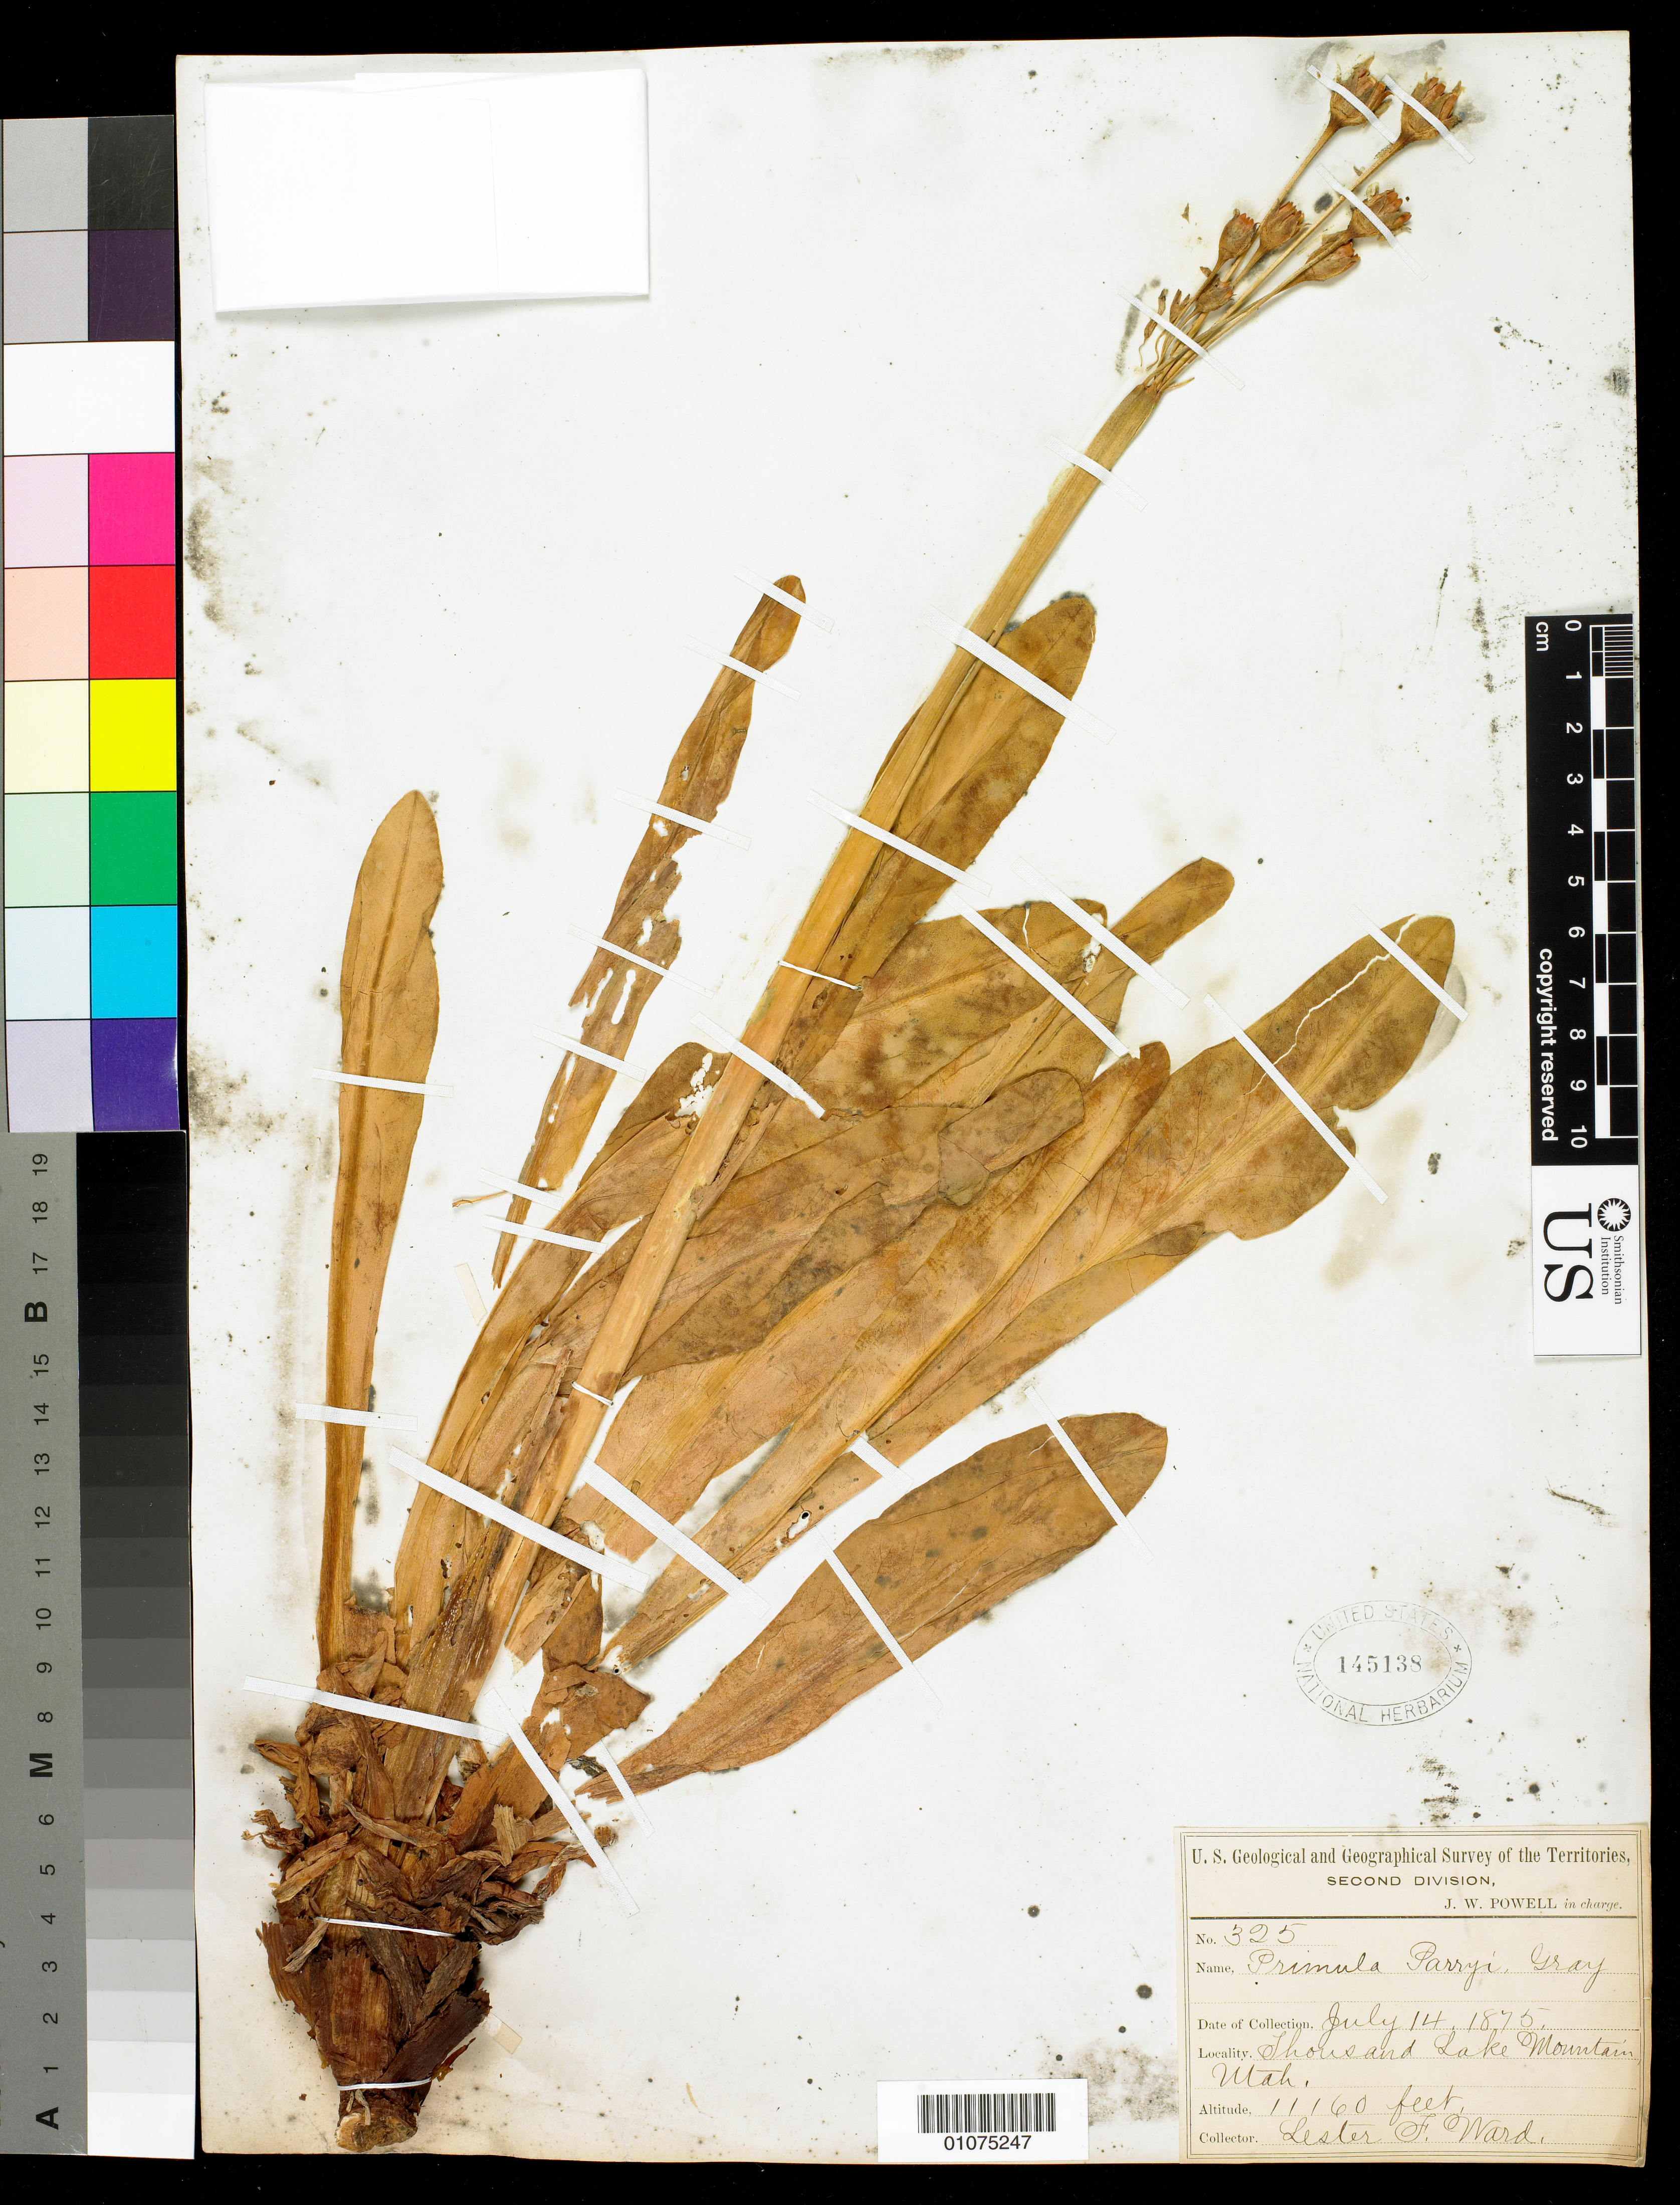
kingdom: Plantae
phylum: Tracheophyta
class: Magnoliopsida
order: Ericales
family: Primulaceae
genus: Primula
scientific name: Primula parryi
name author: A. Gray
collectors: L. F. Ward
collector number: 325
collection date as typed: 14 Jul 1875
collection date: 1875-07-14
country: United States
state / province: Utah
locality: Thousand Lake Mountain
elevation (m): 3402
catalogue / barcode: US 145138